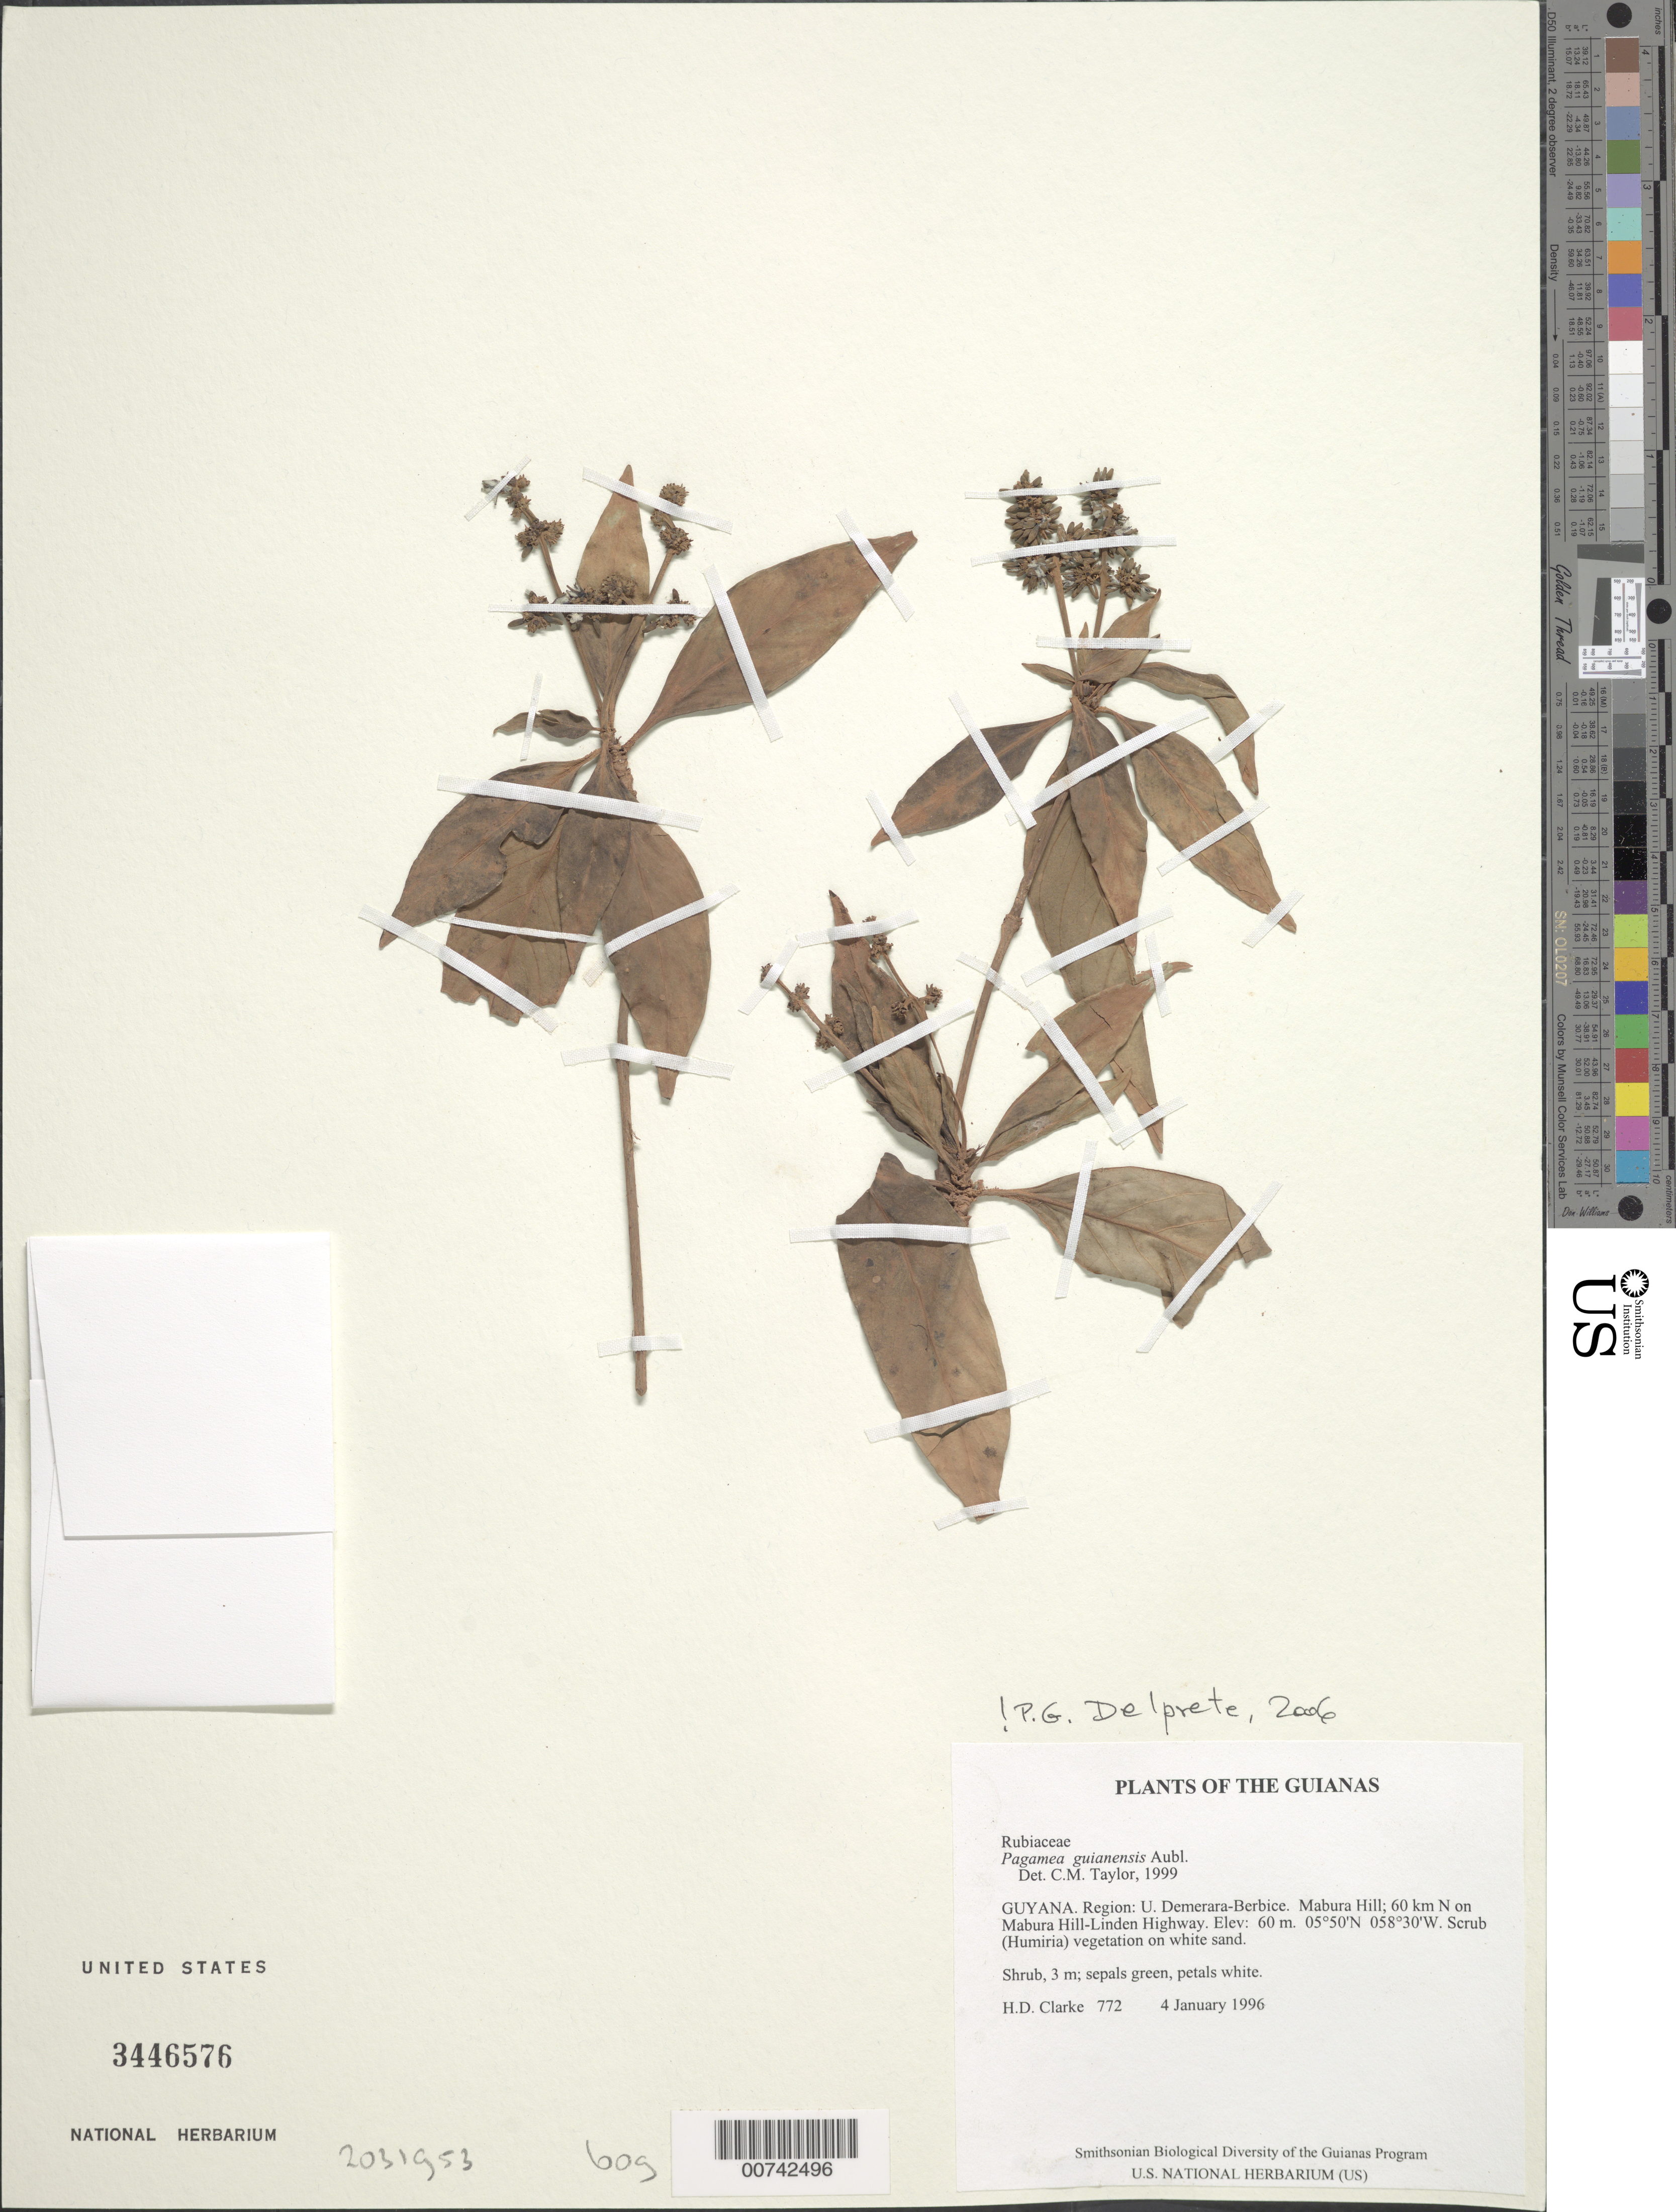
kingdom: Plantae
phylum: Tracheophyta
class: Magnoliopsida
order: Gentianales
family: Rubiaceae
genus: Pagamea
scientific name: Pagamea guianensis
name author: Aubl.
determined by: Delprete, P. G., Herb. de Guyane Cay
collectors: H. D. Clarke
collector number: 772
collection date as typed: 4 January 1996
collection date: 1996-01-04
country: Guyana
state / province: U. Demerara-Berbice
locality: Mabura Hill; 60 km N on Mabura Hill-Linden Highway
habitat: Scrub (Humiria) vegetation on white sand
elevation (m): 60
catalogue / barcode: US 3446576